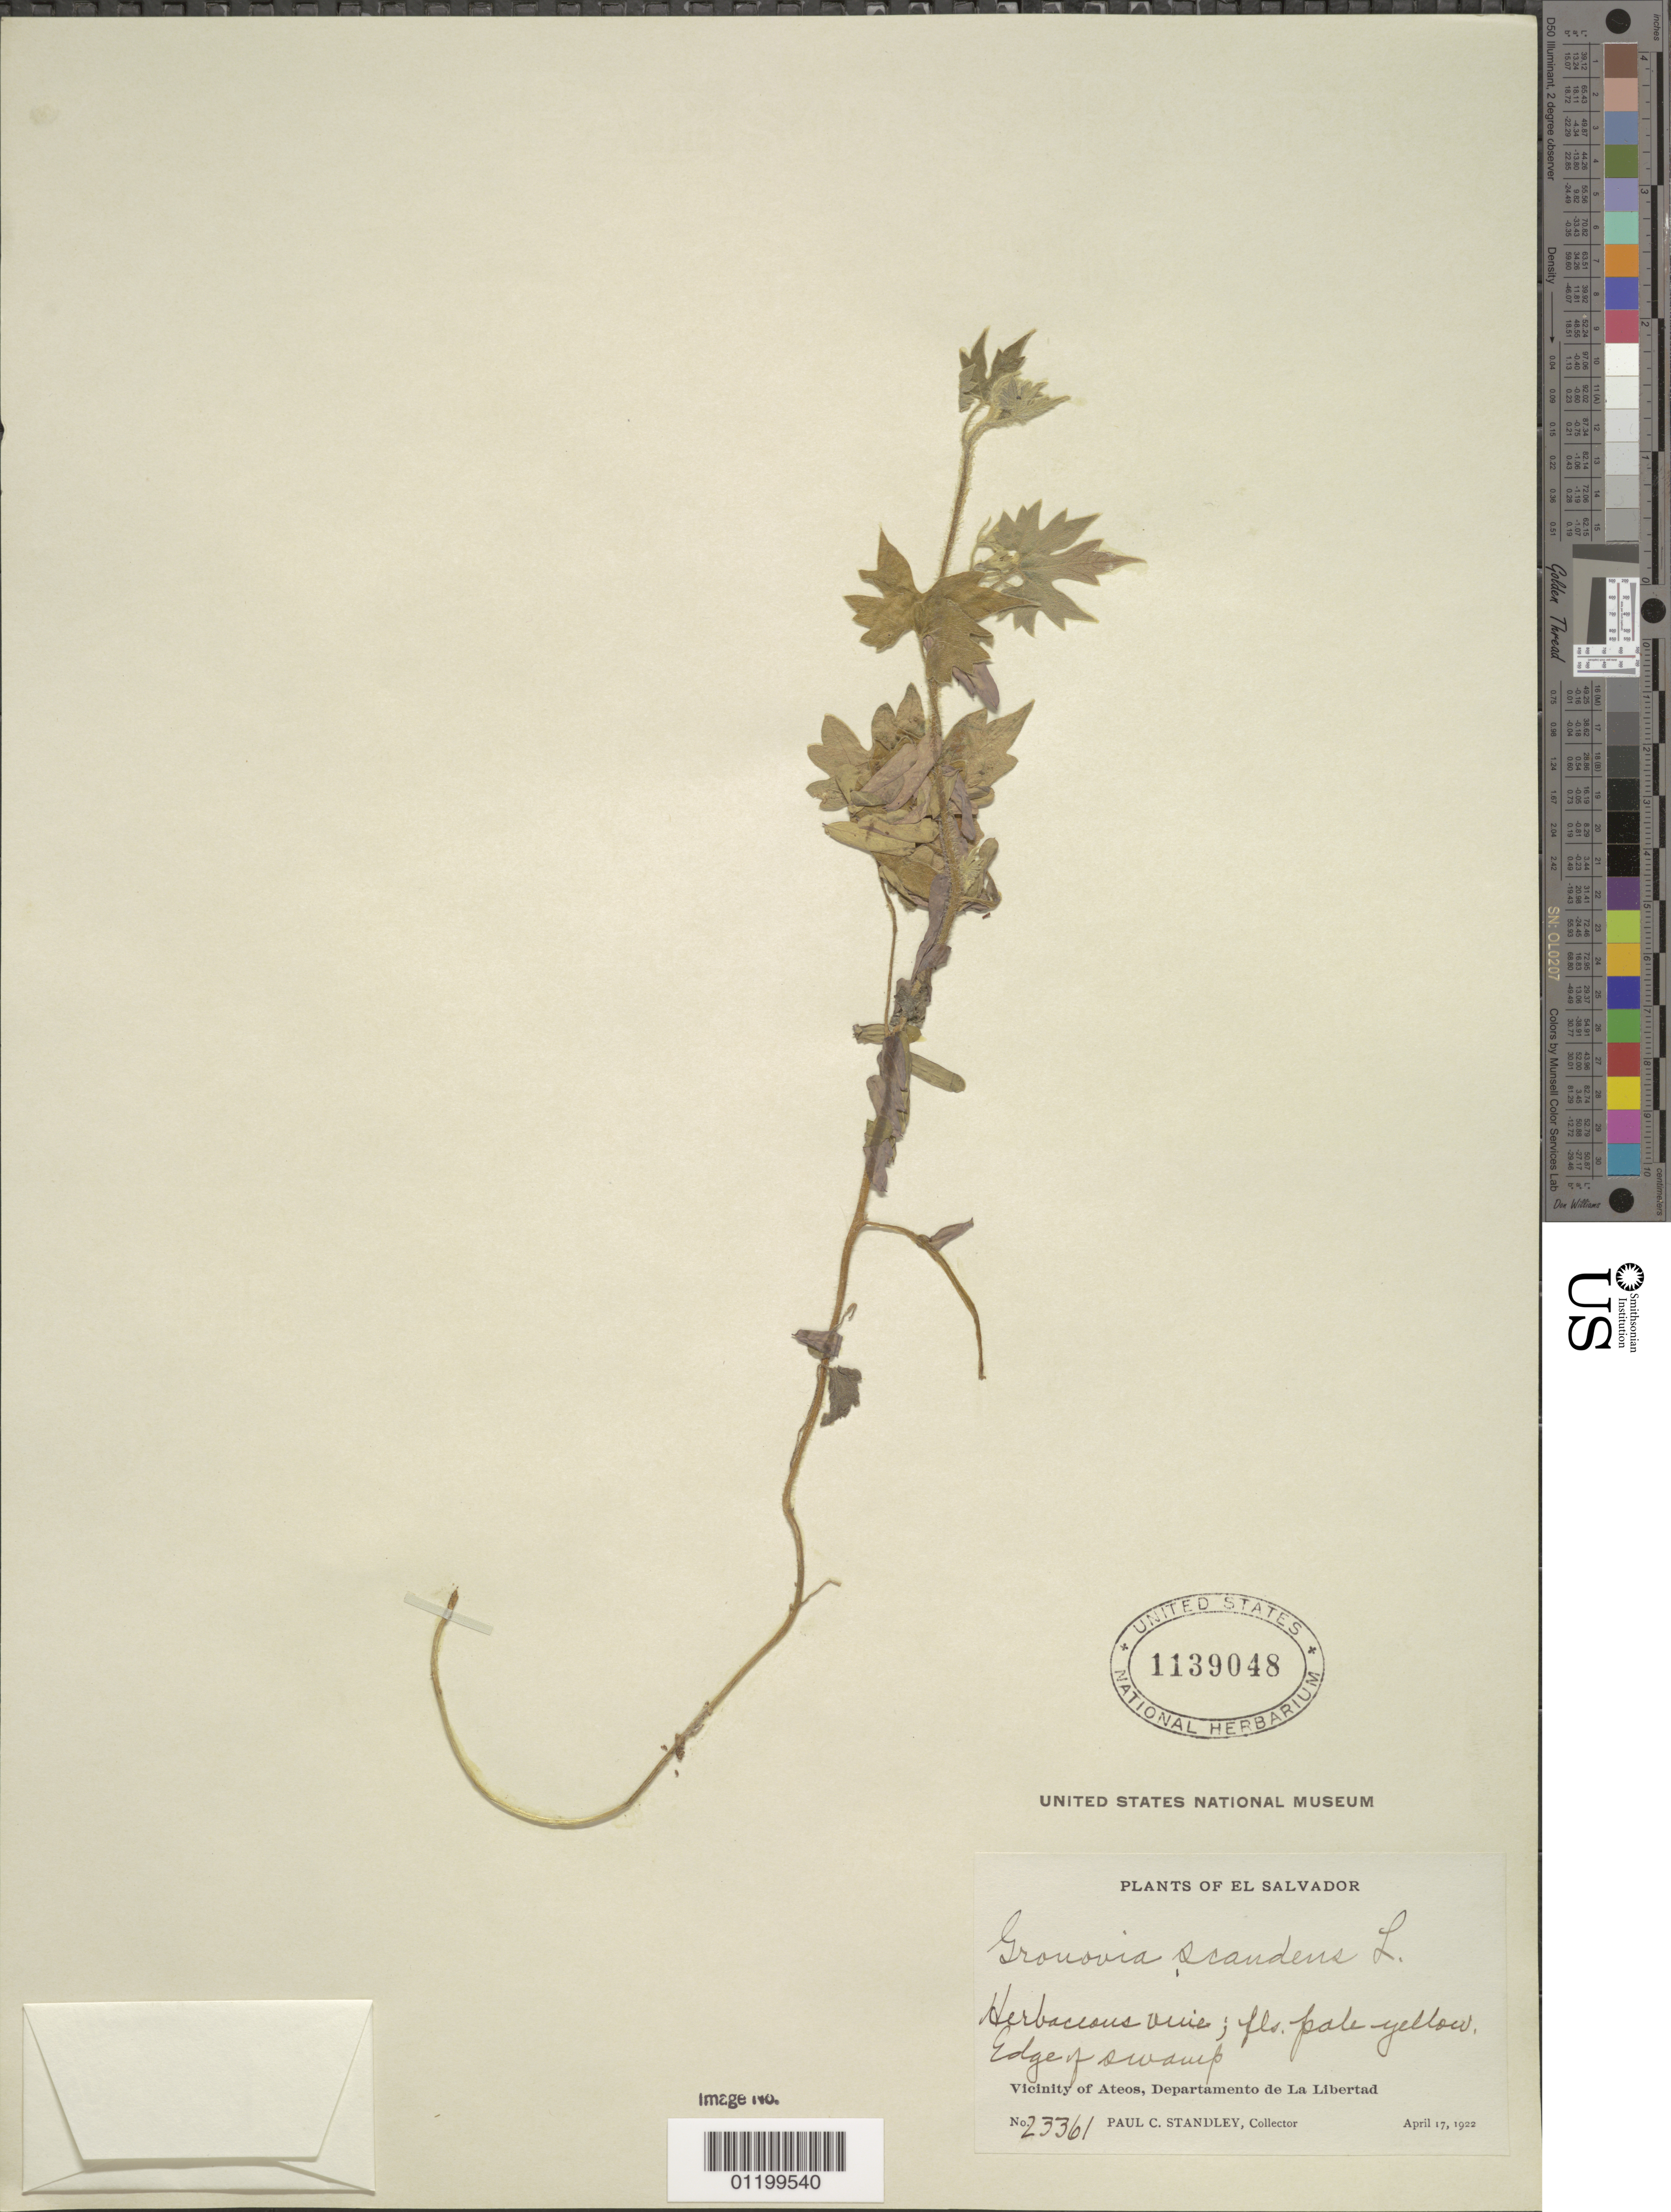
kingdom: Plantae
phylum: Tracheophyta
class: Magnoliopsida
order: Cornales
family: Loasaceae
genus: Gronovia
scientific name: Gronovia scandens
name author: L.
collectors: P. C. Standley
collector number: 23361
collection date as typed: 17 Apr 1922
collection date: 1922-04-17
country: El Salvador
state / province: La Libertad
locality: Vicinity of Ateos.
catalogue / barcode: US 1139048